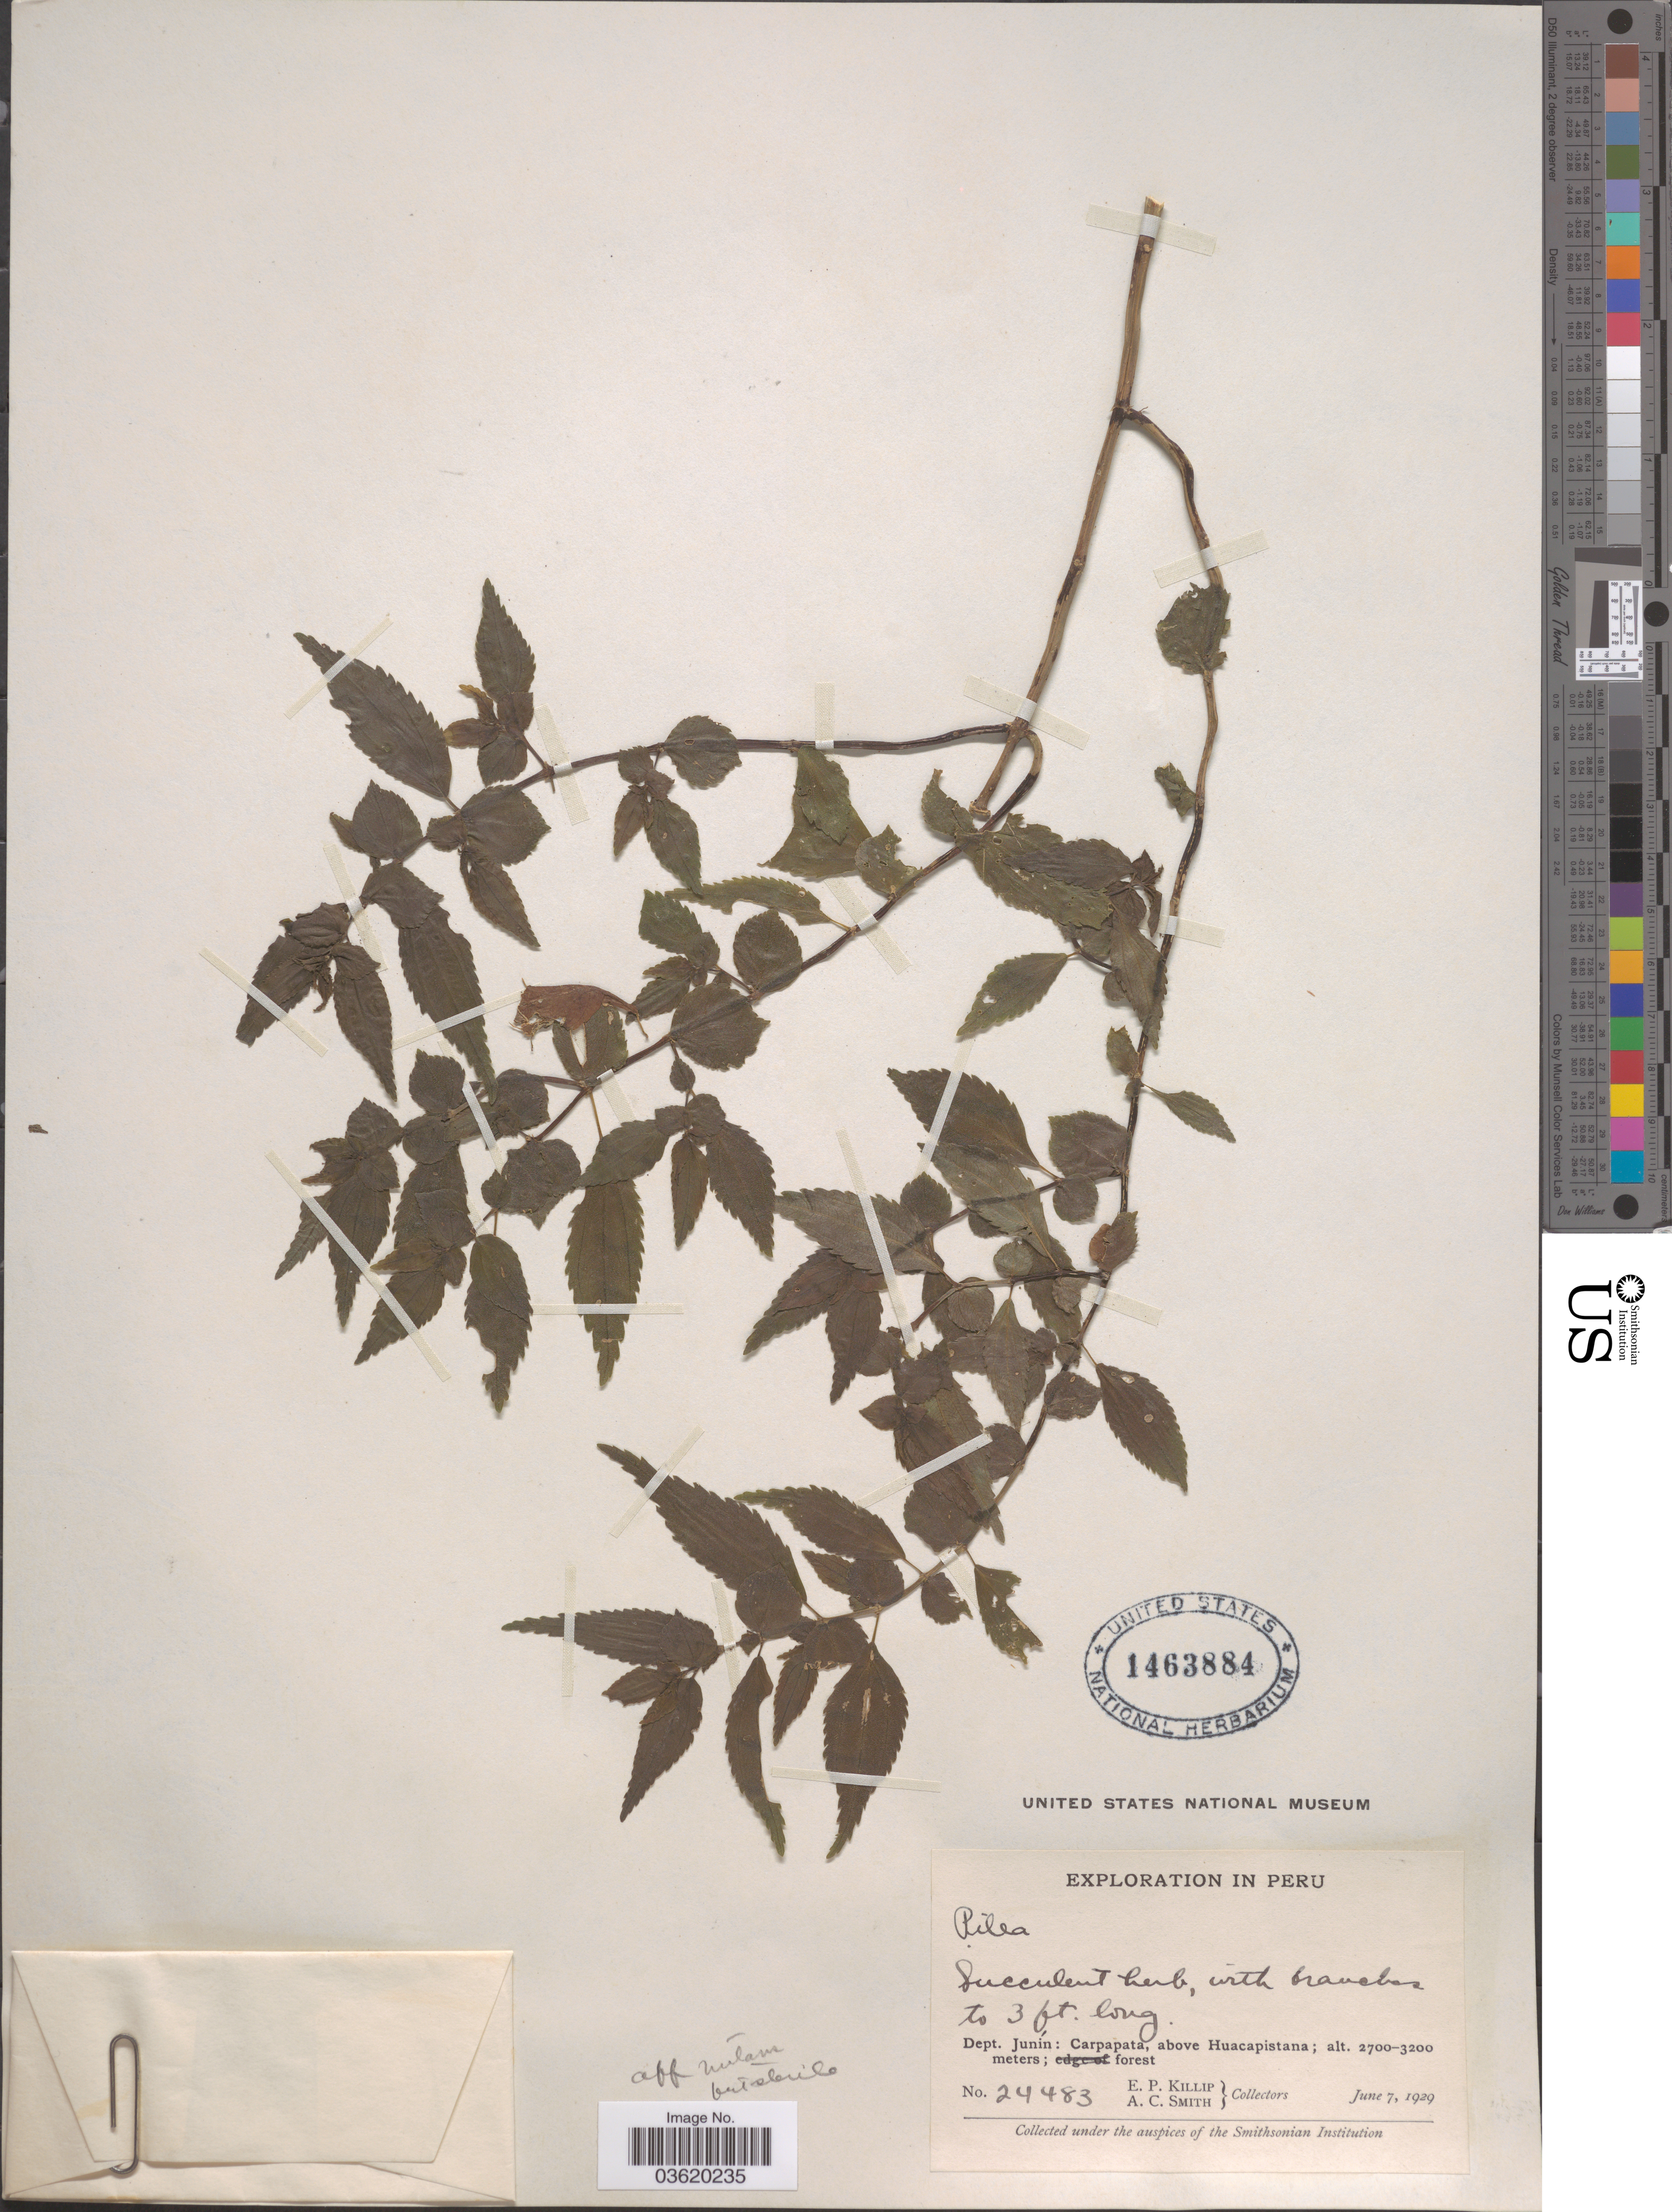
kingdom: Plantae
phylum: Tracheophyta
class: Magnoliopsida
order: Rosales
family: Urticaceae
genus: Pilea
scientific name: Pilea costata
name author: Killip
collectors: E. P. Killip & A. C. Smith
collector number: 24483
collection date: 1929-06-07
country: Peru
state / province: Junín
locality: Dept. Junín: Carpapata, above Huacapistana.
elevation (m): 2700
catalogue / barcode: US 1463884